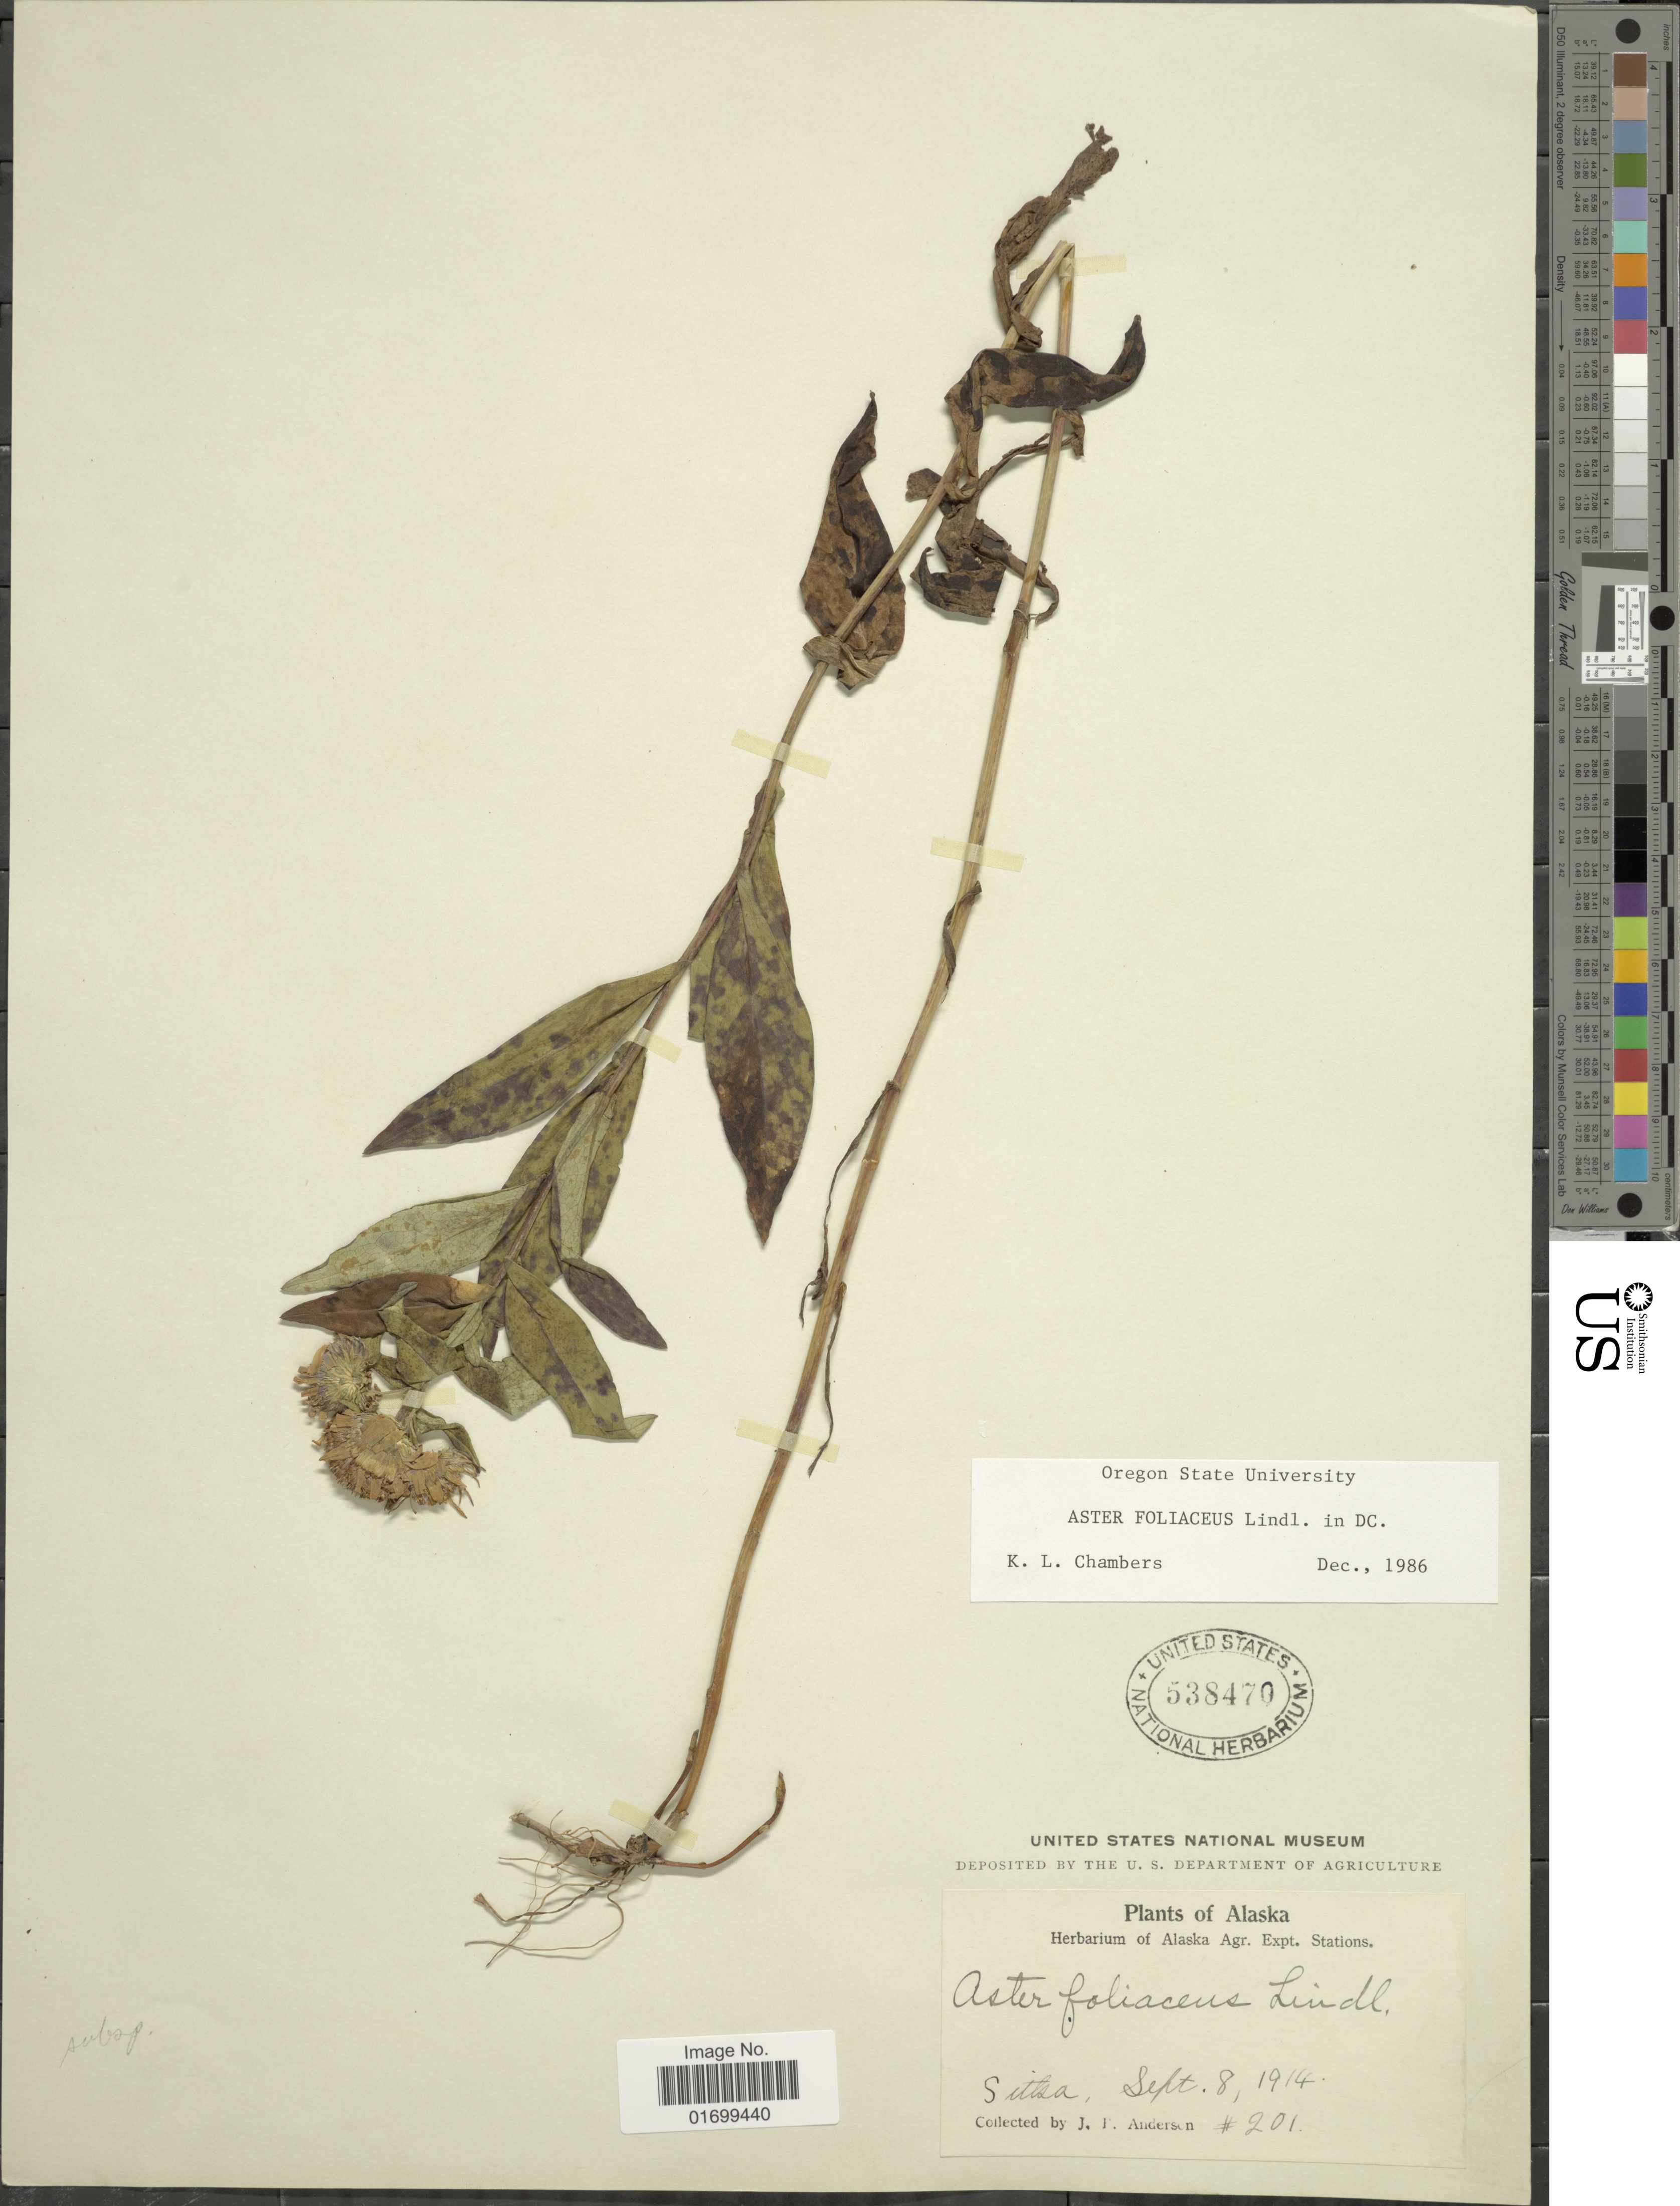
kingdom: Plantae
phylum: Tracheophyta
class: Magnoliopsida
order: Asterales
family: Asteraceae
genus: Symphyotrichum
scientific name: Symphyotrichum foliaceum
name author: (Lindl. ex DC.) G.L. Nesom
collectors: J. P. Anderson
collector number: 201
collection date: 1914-09-08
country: United States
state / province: Alaska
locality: Sitka.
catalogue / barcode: US 538470